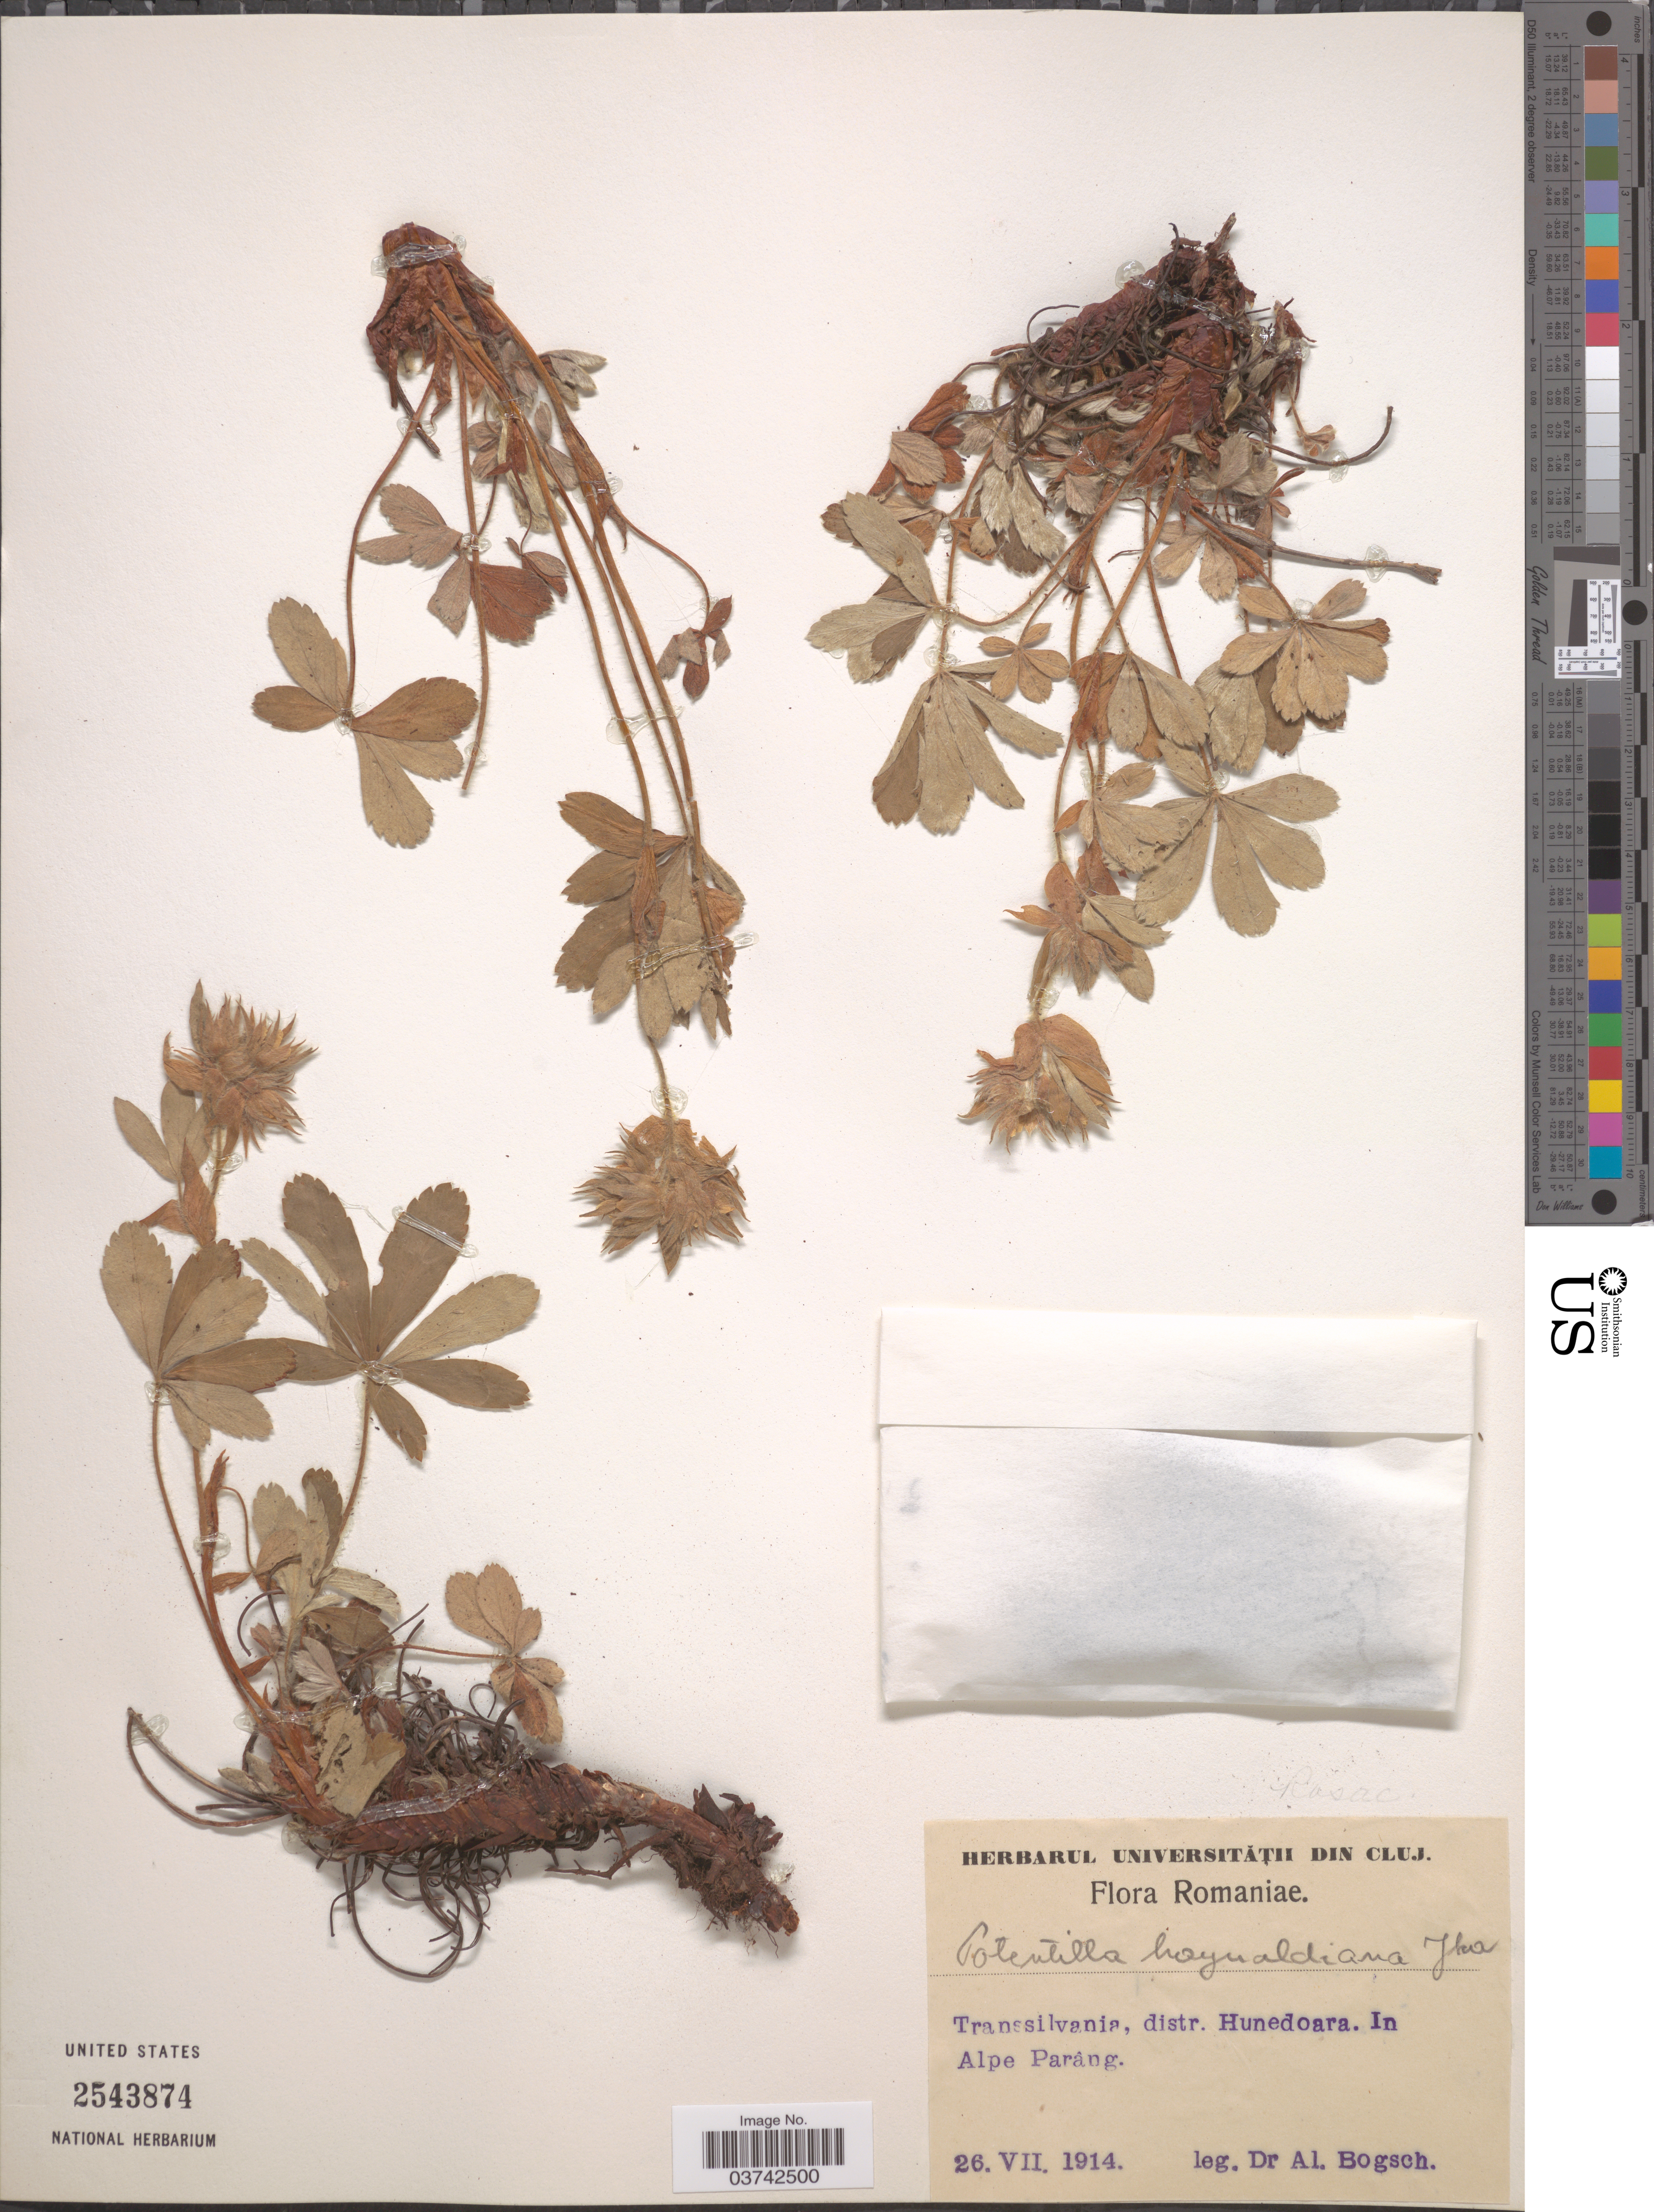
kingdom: Plantae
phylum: Tracheophyta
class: Magnoliopsida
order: Rosales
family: Rosaceae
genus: Potentilla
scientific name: Potentilla haynaldiana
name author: Janka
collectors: A. Bogsch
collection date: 1914-07-26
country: Romania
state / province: Hunedoara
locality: Transsilvania, distr. Hunedoara. In Alpe Parâng.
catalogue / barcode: US 2543874